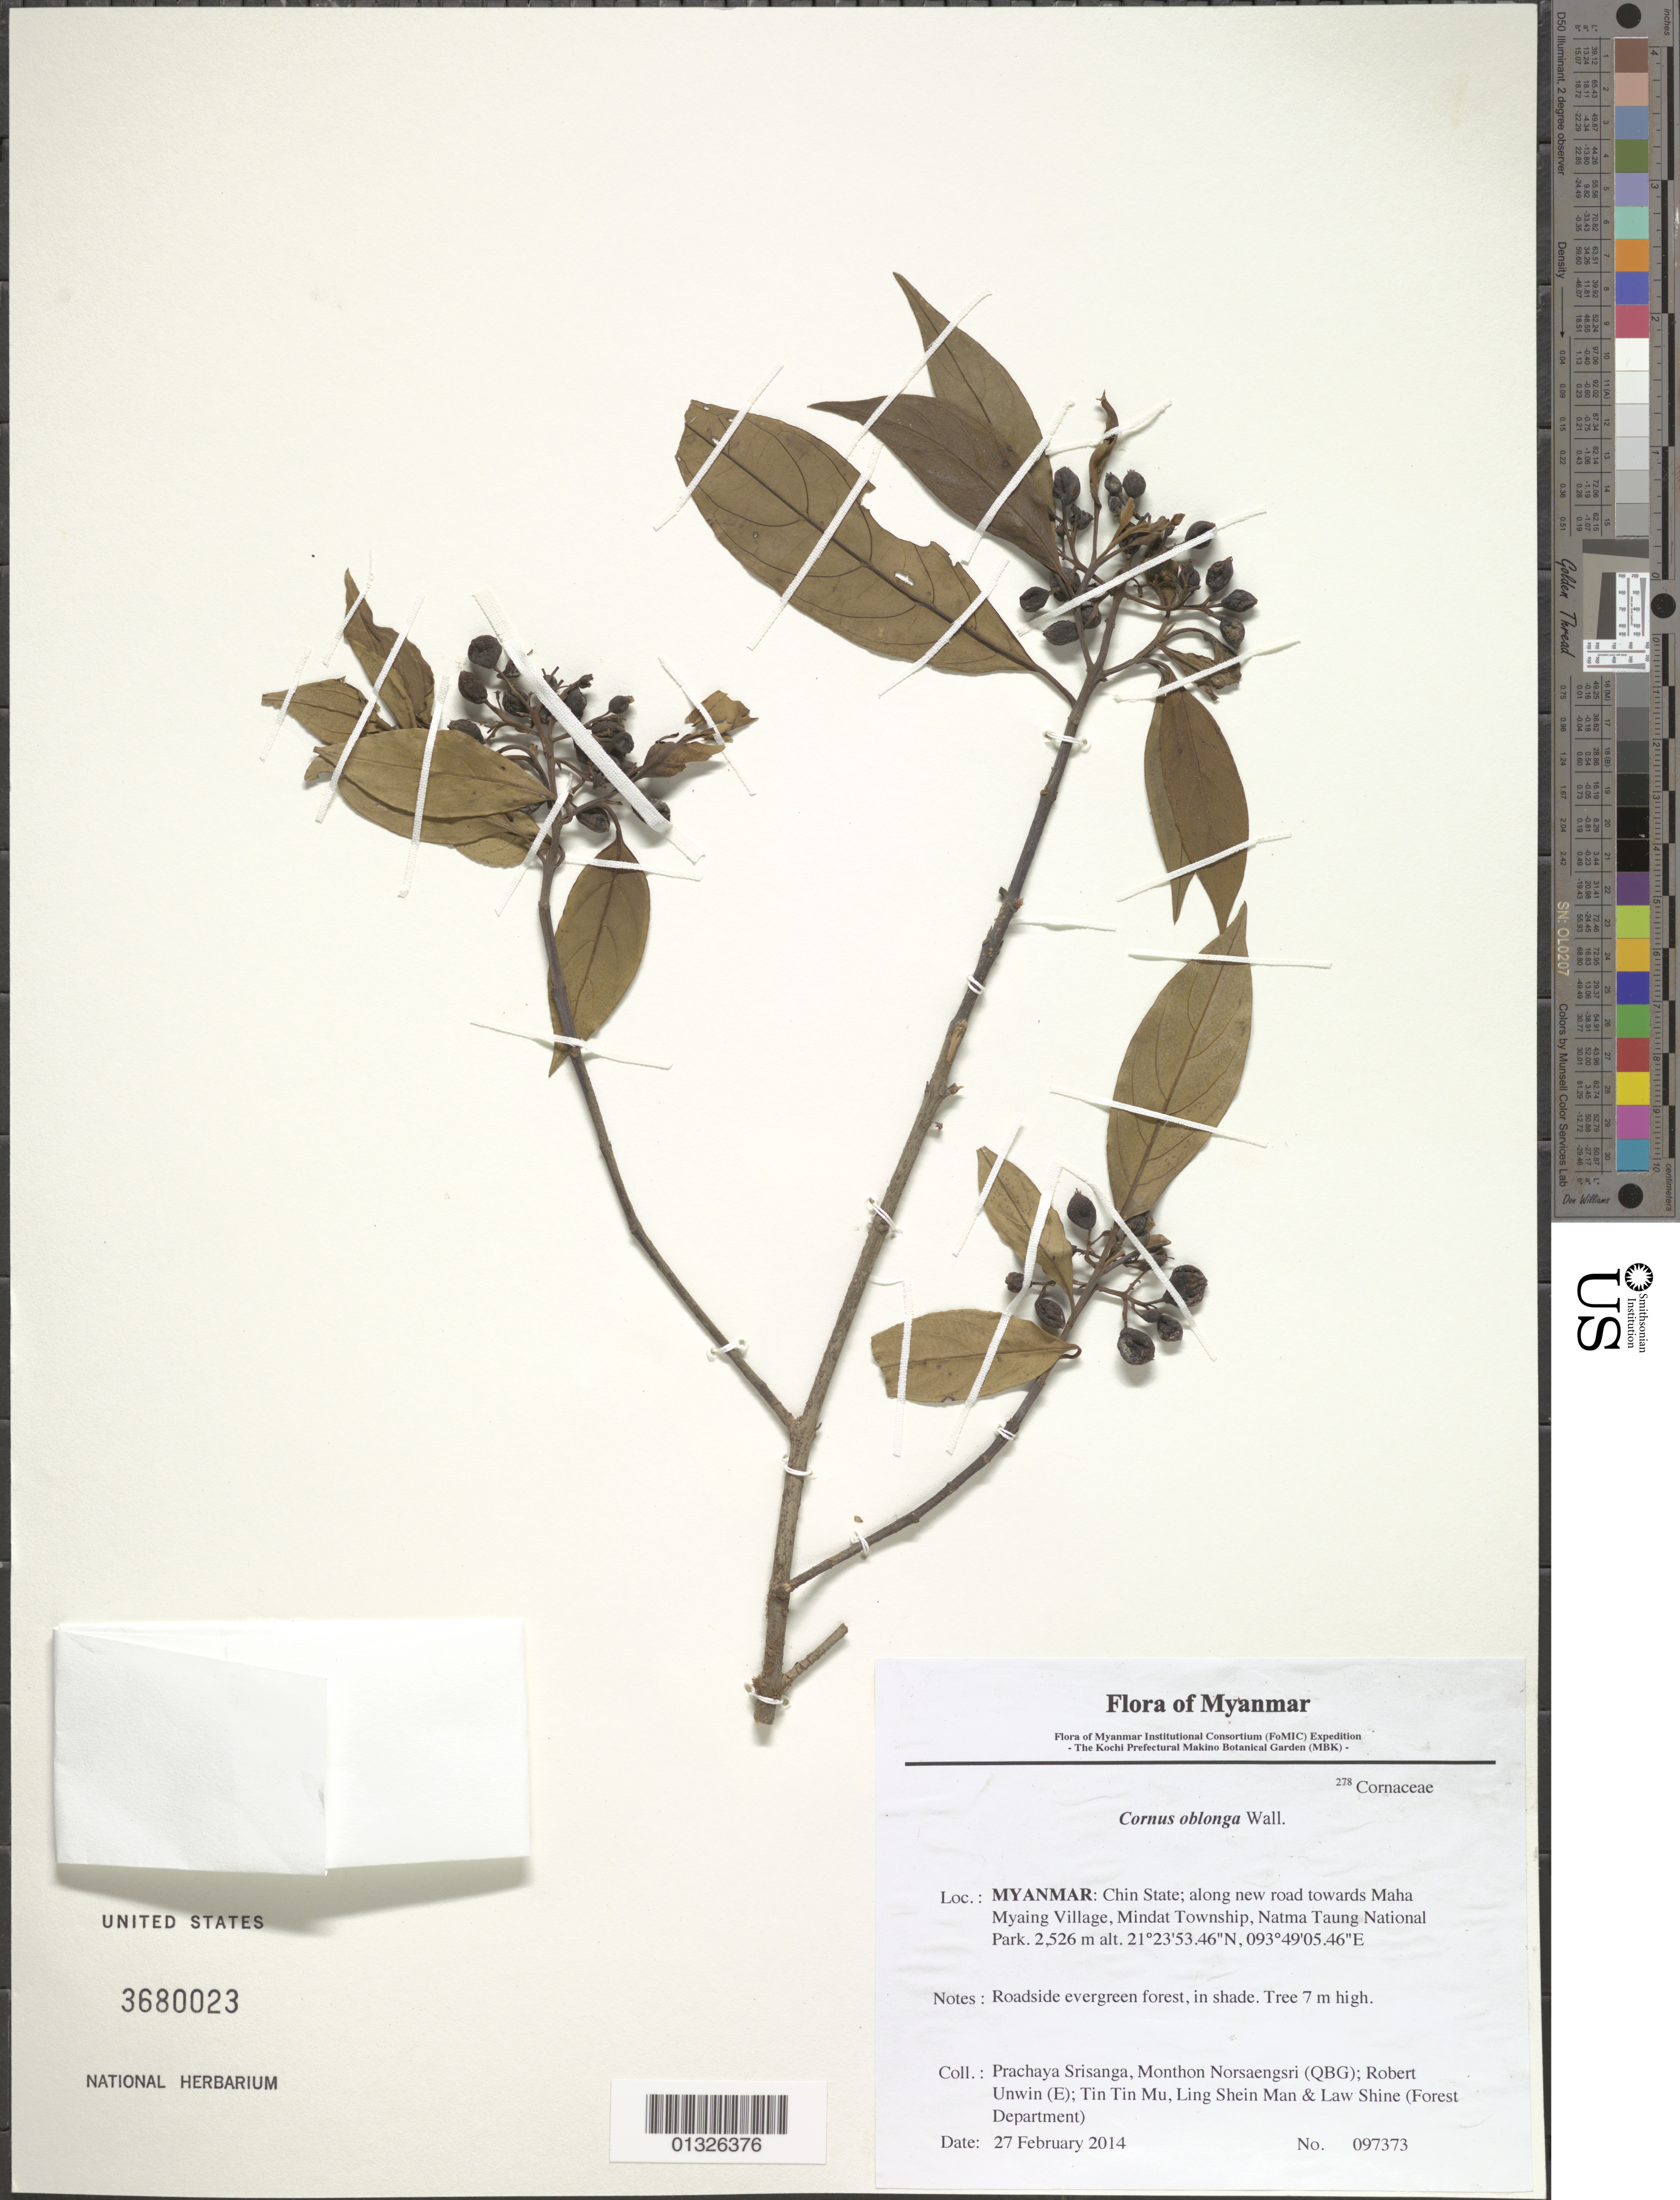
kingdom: Plantae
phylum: Tracheophyta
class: Magnoliopsida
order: Cornales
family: Cornaceae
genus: Cornus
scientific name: Cornus oblonga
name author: Wall.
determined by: Fujikawa, Kazumi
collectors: P. Srisanga, M. Norsaengsri, R. Unwin, Tin Tin Mu, Ling Shein Man & L. Shine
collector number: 97373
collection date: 2014-02-27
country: Myanmar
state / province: Chin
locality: Along new road towards Maha Myaing Village, Mindat Township, Natma Taung National Park.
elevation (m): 2526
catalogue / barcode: US 3680023